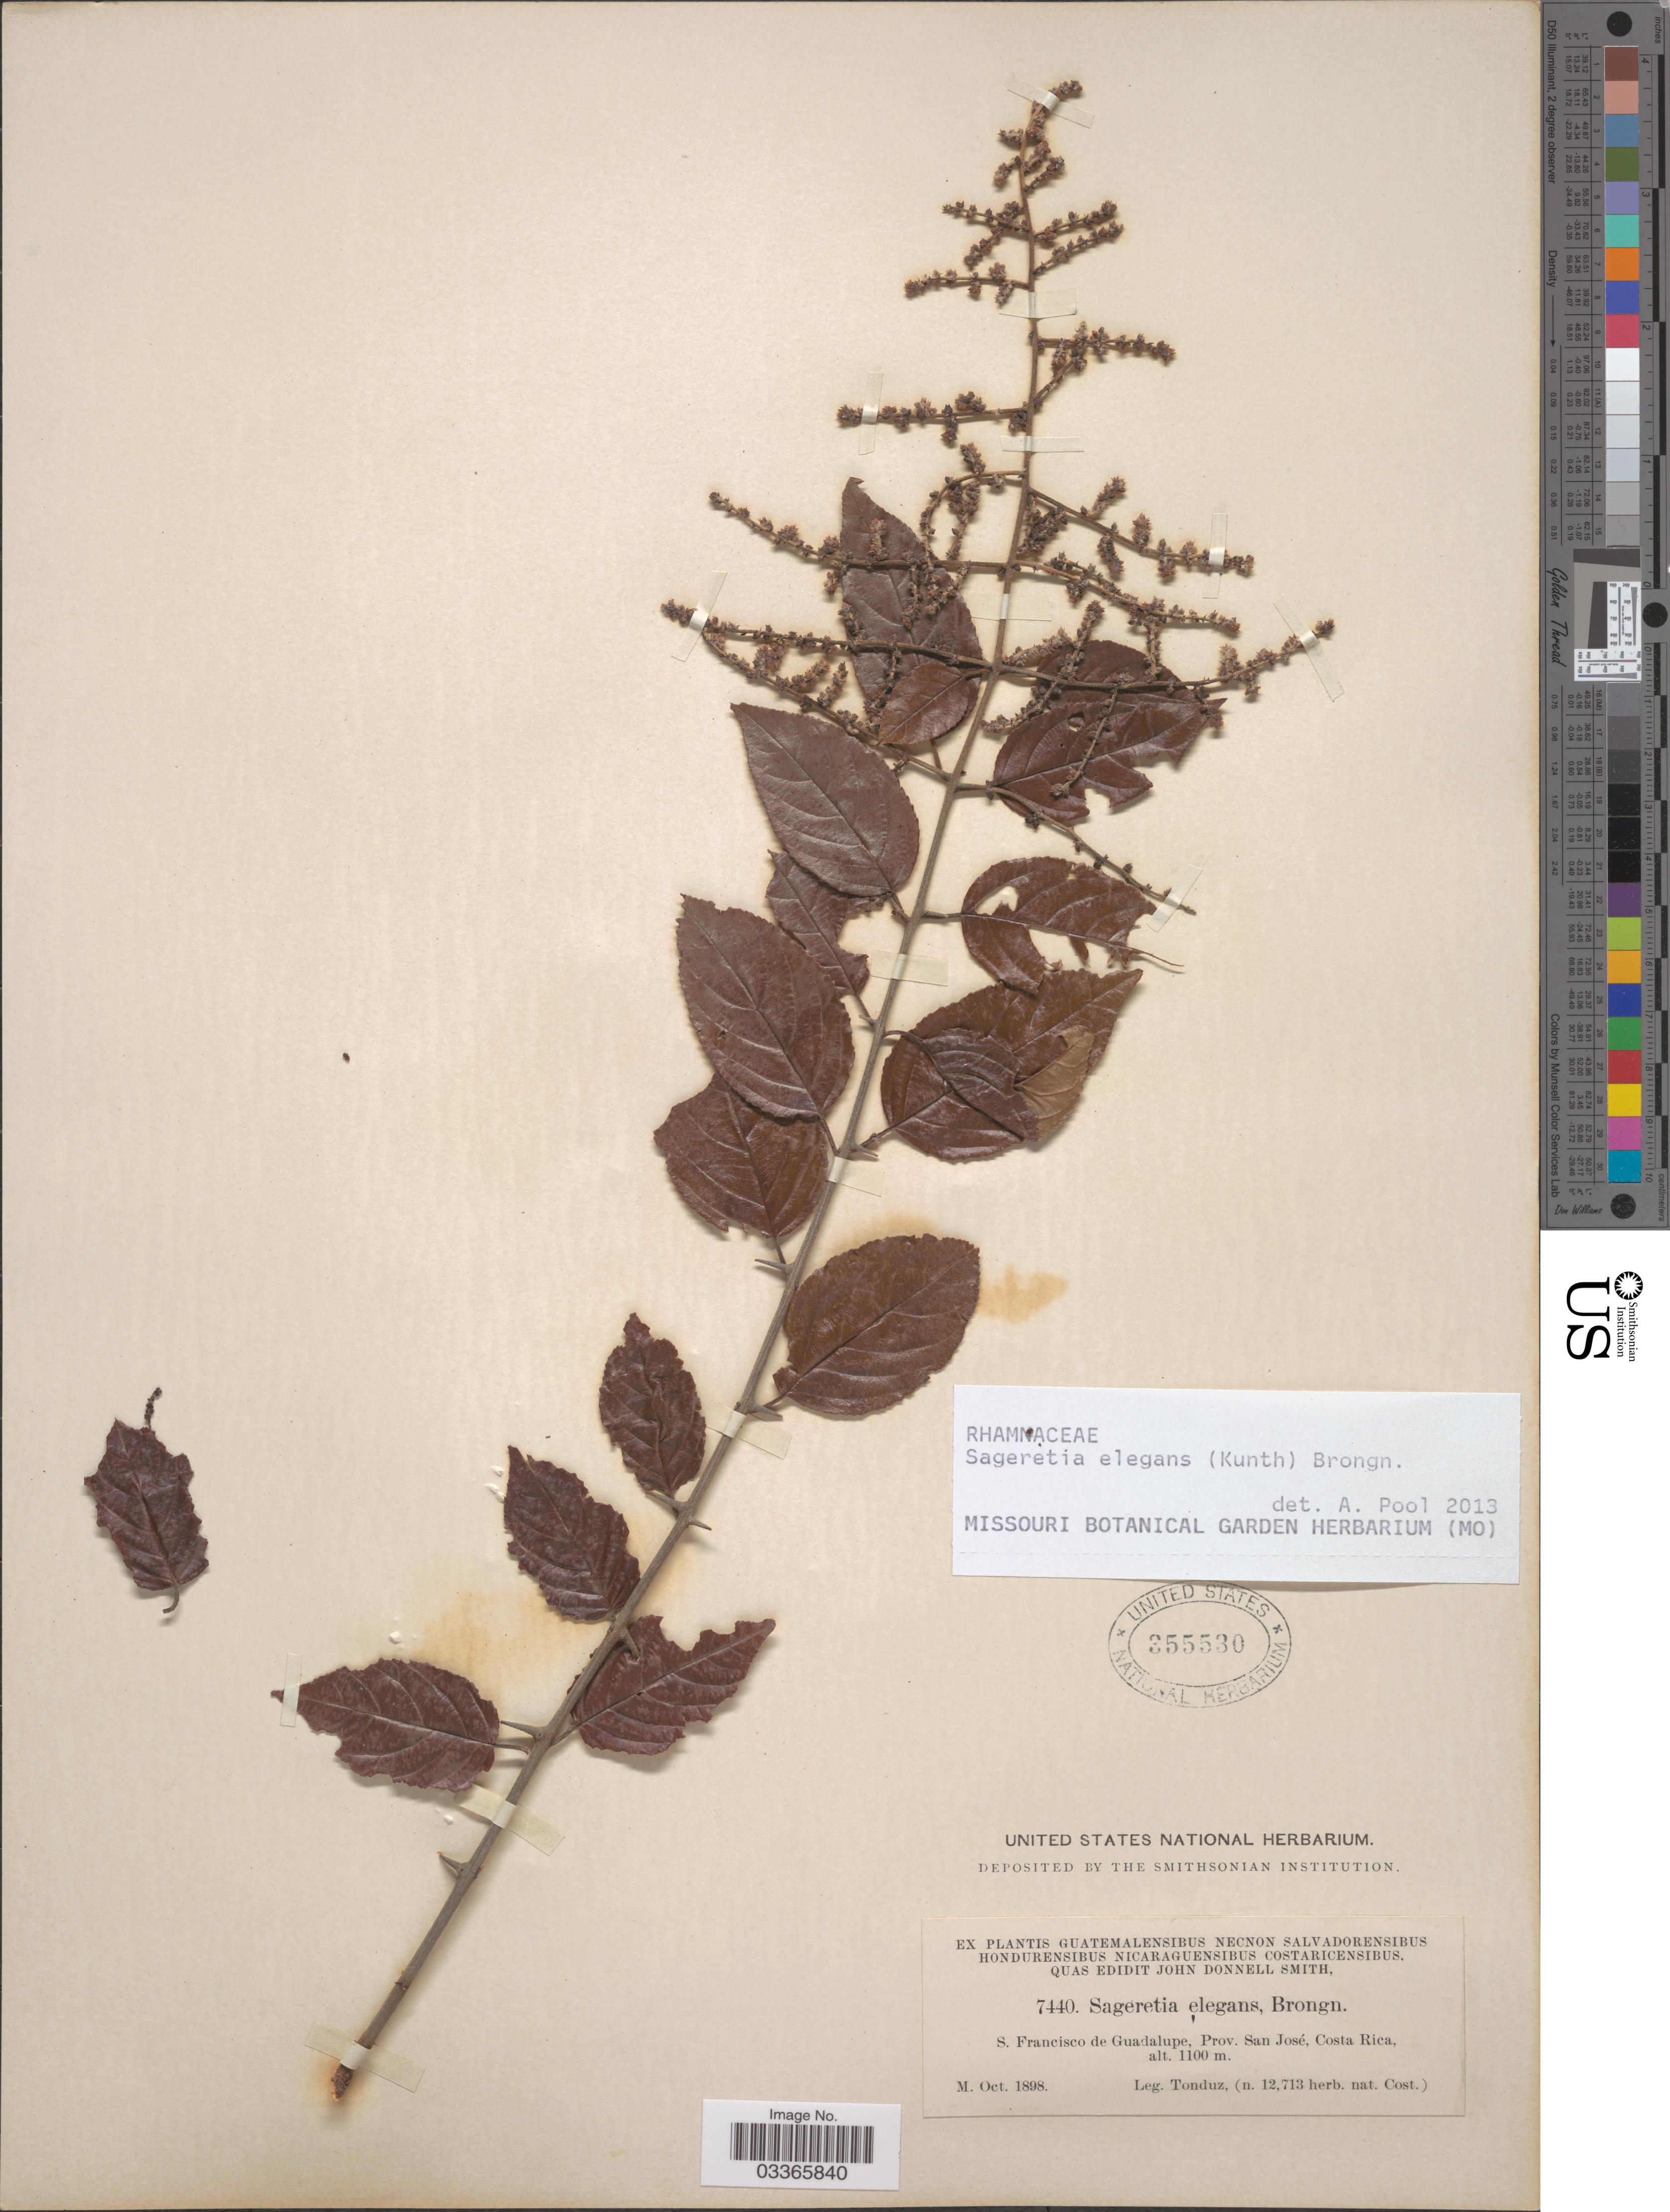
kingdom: Plantae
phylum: Tracheophyta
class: Magnoliopsida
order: Rosales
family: Rhamnaceae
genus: Sageretia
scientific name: Sageretia elegans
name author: (Kunth) Brongn.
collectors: Tonduz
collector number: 7440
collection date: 1898-10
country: Costa Rica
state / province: San José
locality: S. Francisco de Guadalupe, Prov. San José.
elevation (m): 1100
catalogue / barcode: US 355530